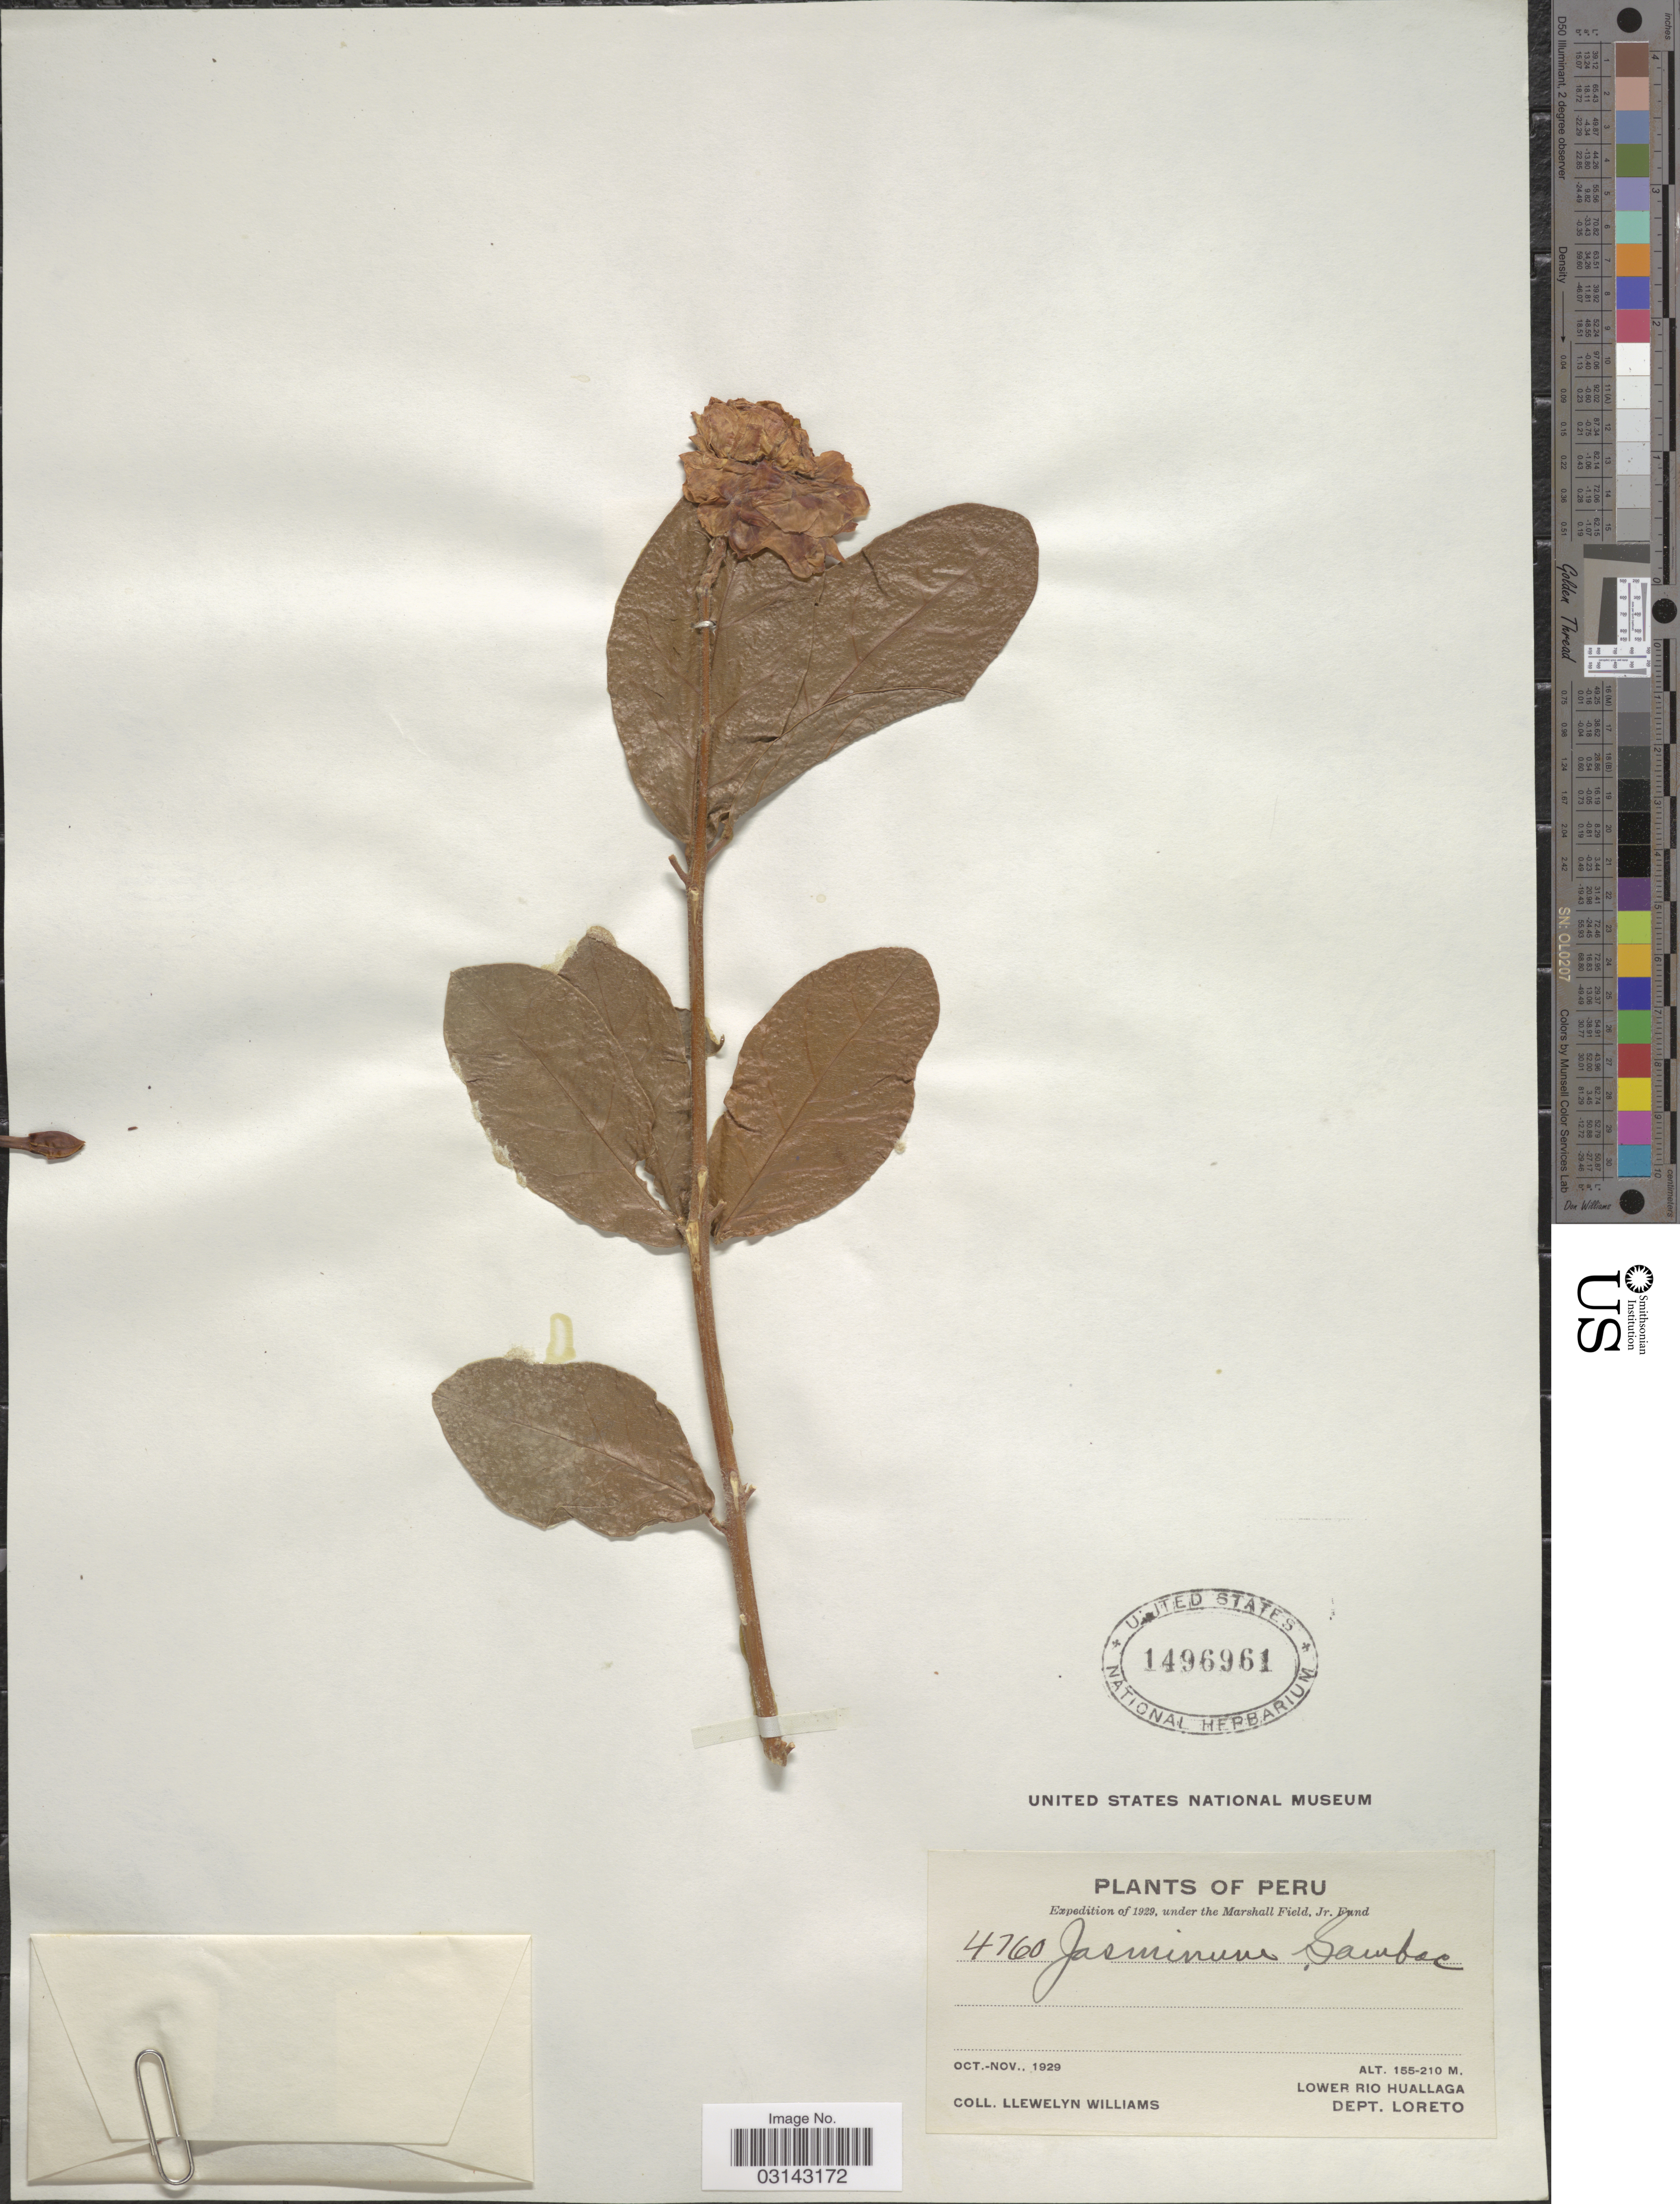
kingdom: Plantae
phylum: Tracheophyta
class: Magnoliopsida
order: Lamiales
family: Oleaceae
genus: Jasminum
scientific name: Jasminum sambac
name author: (L.) Aiton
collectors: Ll. Williams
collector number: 4760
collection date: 1929-10/1929-11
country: Peru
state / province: Loreto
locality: Lower Rio Huallaga. Dept. Loreto.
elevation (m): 155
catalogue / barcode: US 1496961